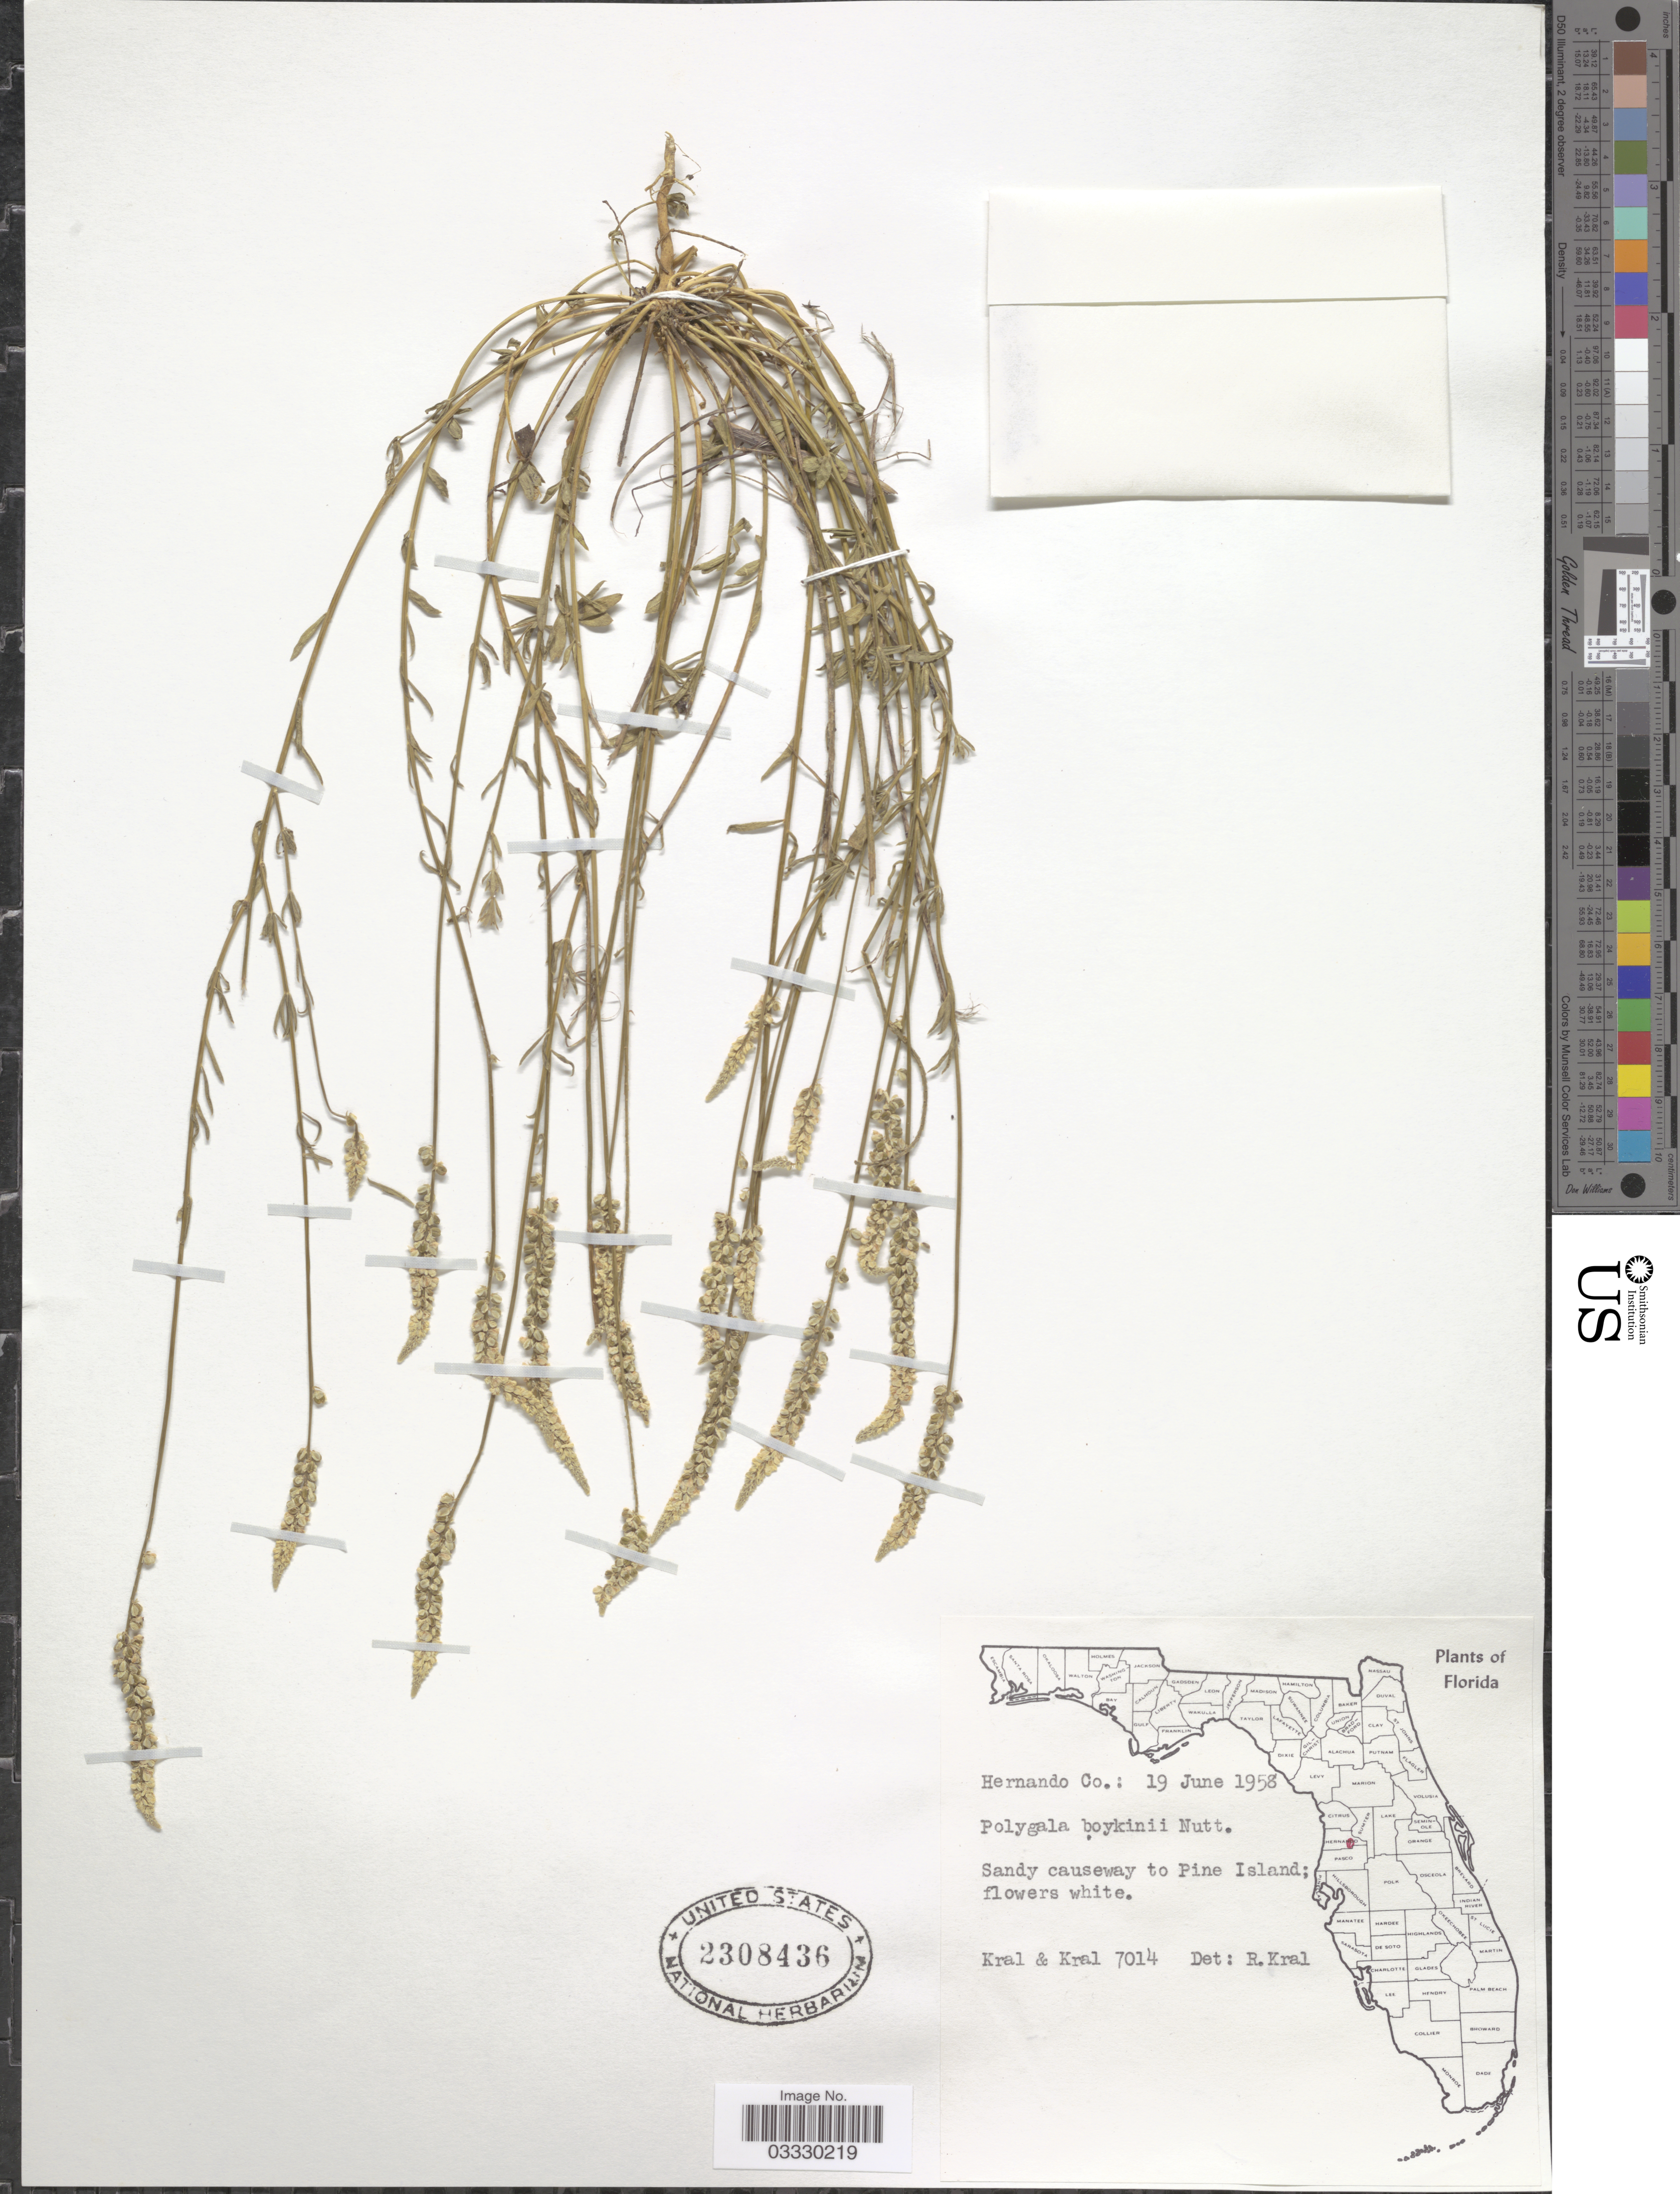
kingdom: Plantae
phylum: Tracheophyta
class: Magnoliopsida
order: Fabales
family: Polygalaceae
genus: Polygala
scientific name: Polygala boykinii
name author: Nutt.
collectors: -- Kral & -- Kral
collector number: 7014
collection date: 1958-06-19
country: United States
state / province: Florida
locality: Sandy causeway to Pine Island.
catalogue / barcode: US 2308436